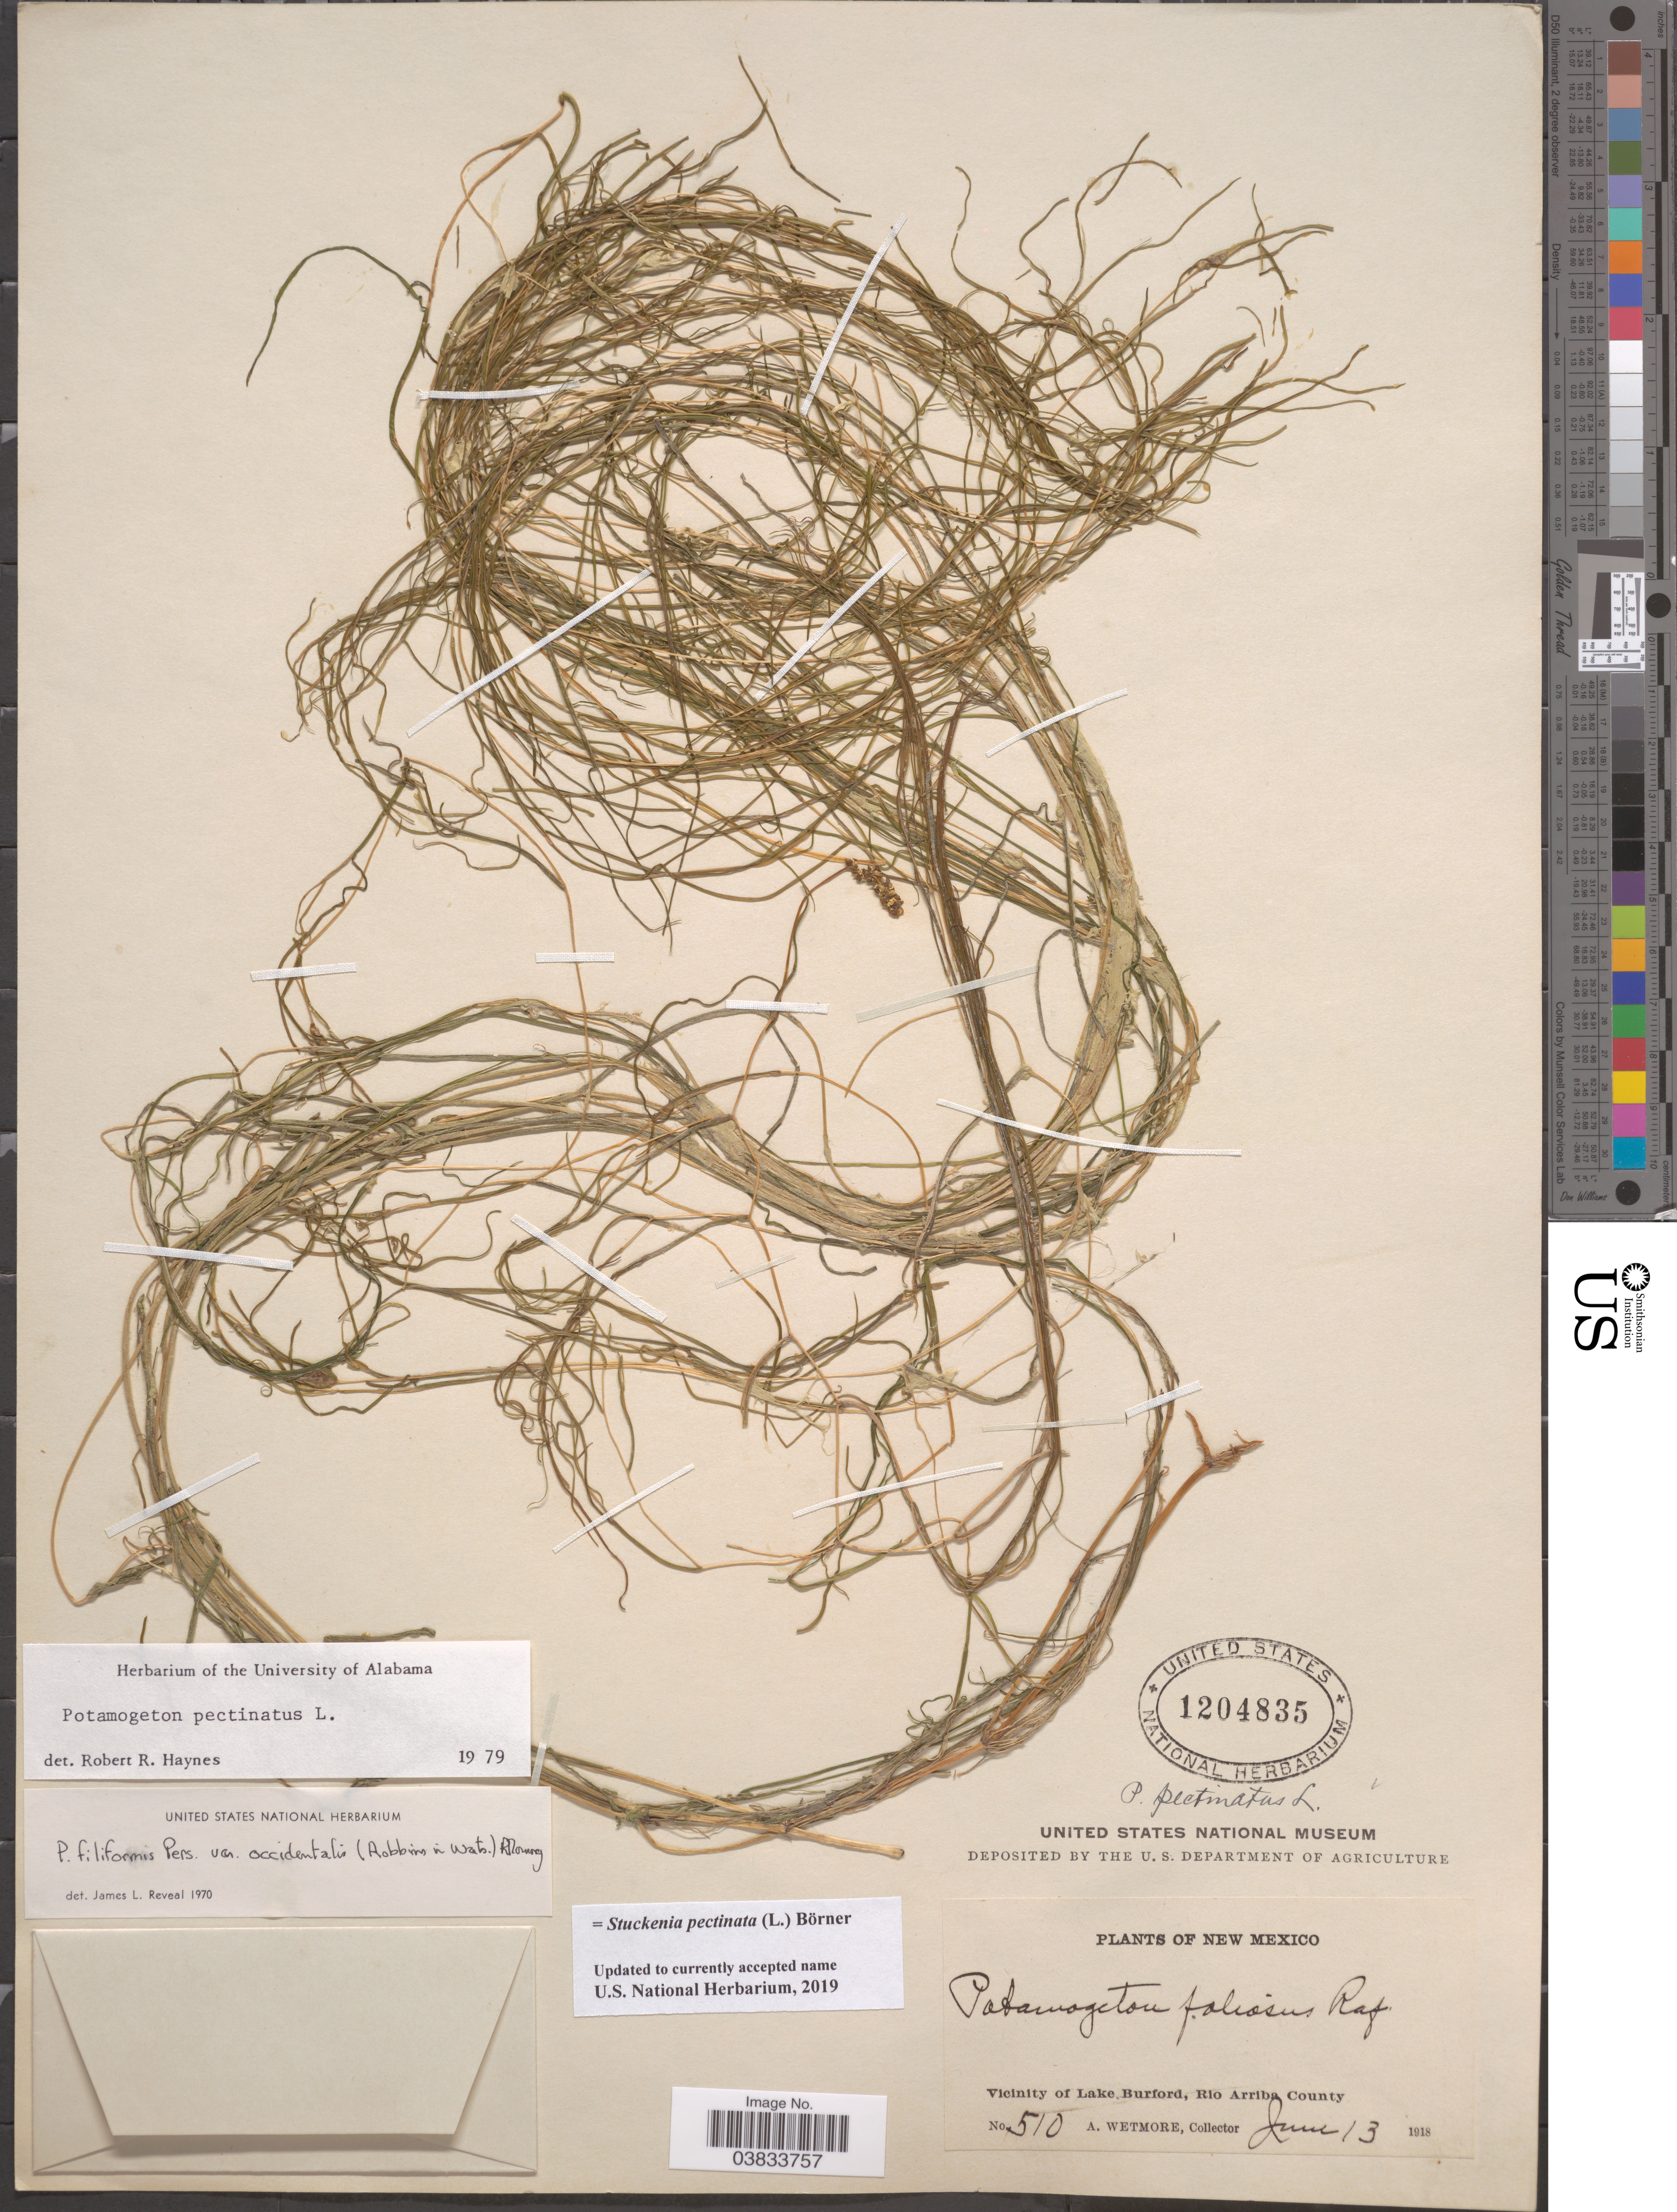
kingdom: Plantae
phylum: Tracheophyta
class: Liliopsida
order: Alismatales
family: Potamogetonaceae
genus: Stuckenia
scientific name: Stuckenia pectinata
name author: (L.) Börner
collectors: A. Wetmore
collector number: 510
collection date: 1918-06-13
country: United States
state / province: New Mexico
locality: Vicinity of Lake Burford, Rio Arriba County.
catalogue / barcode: US 1204835